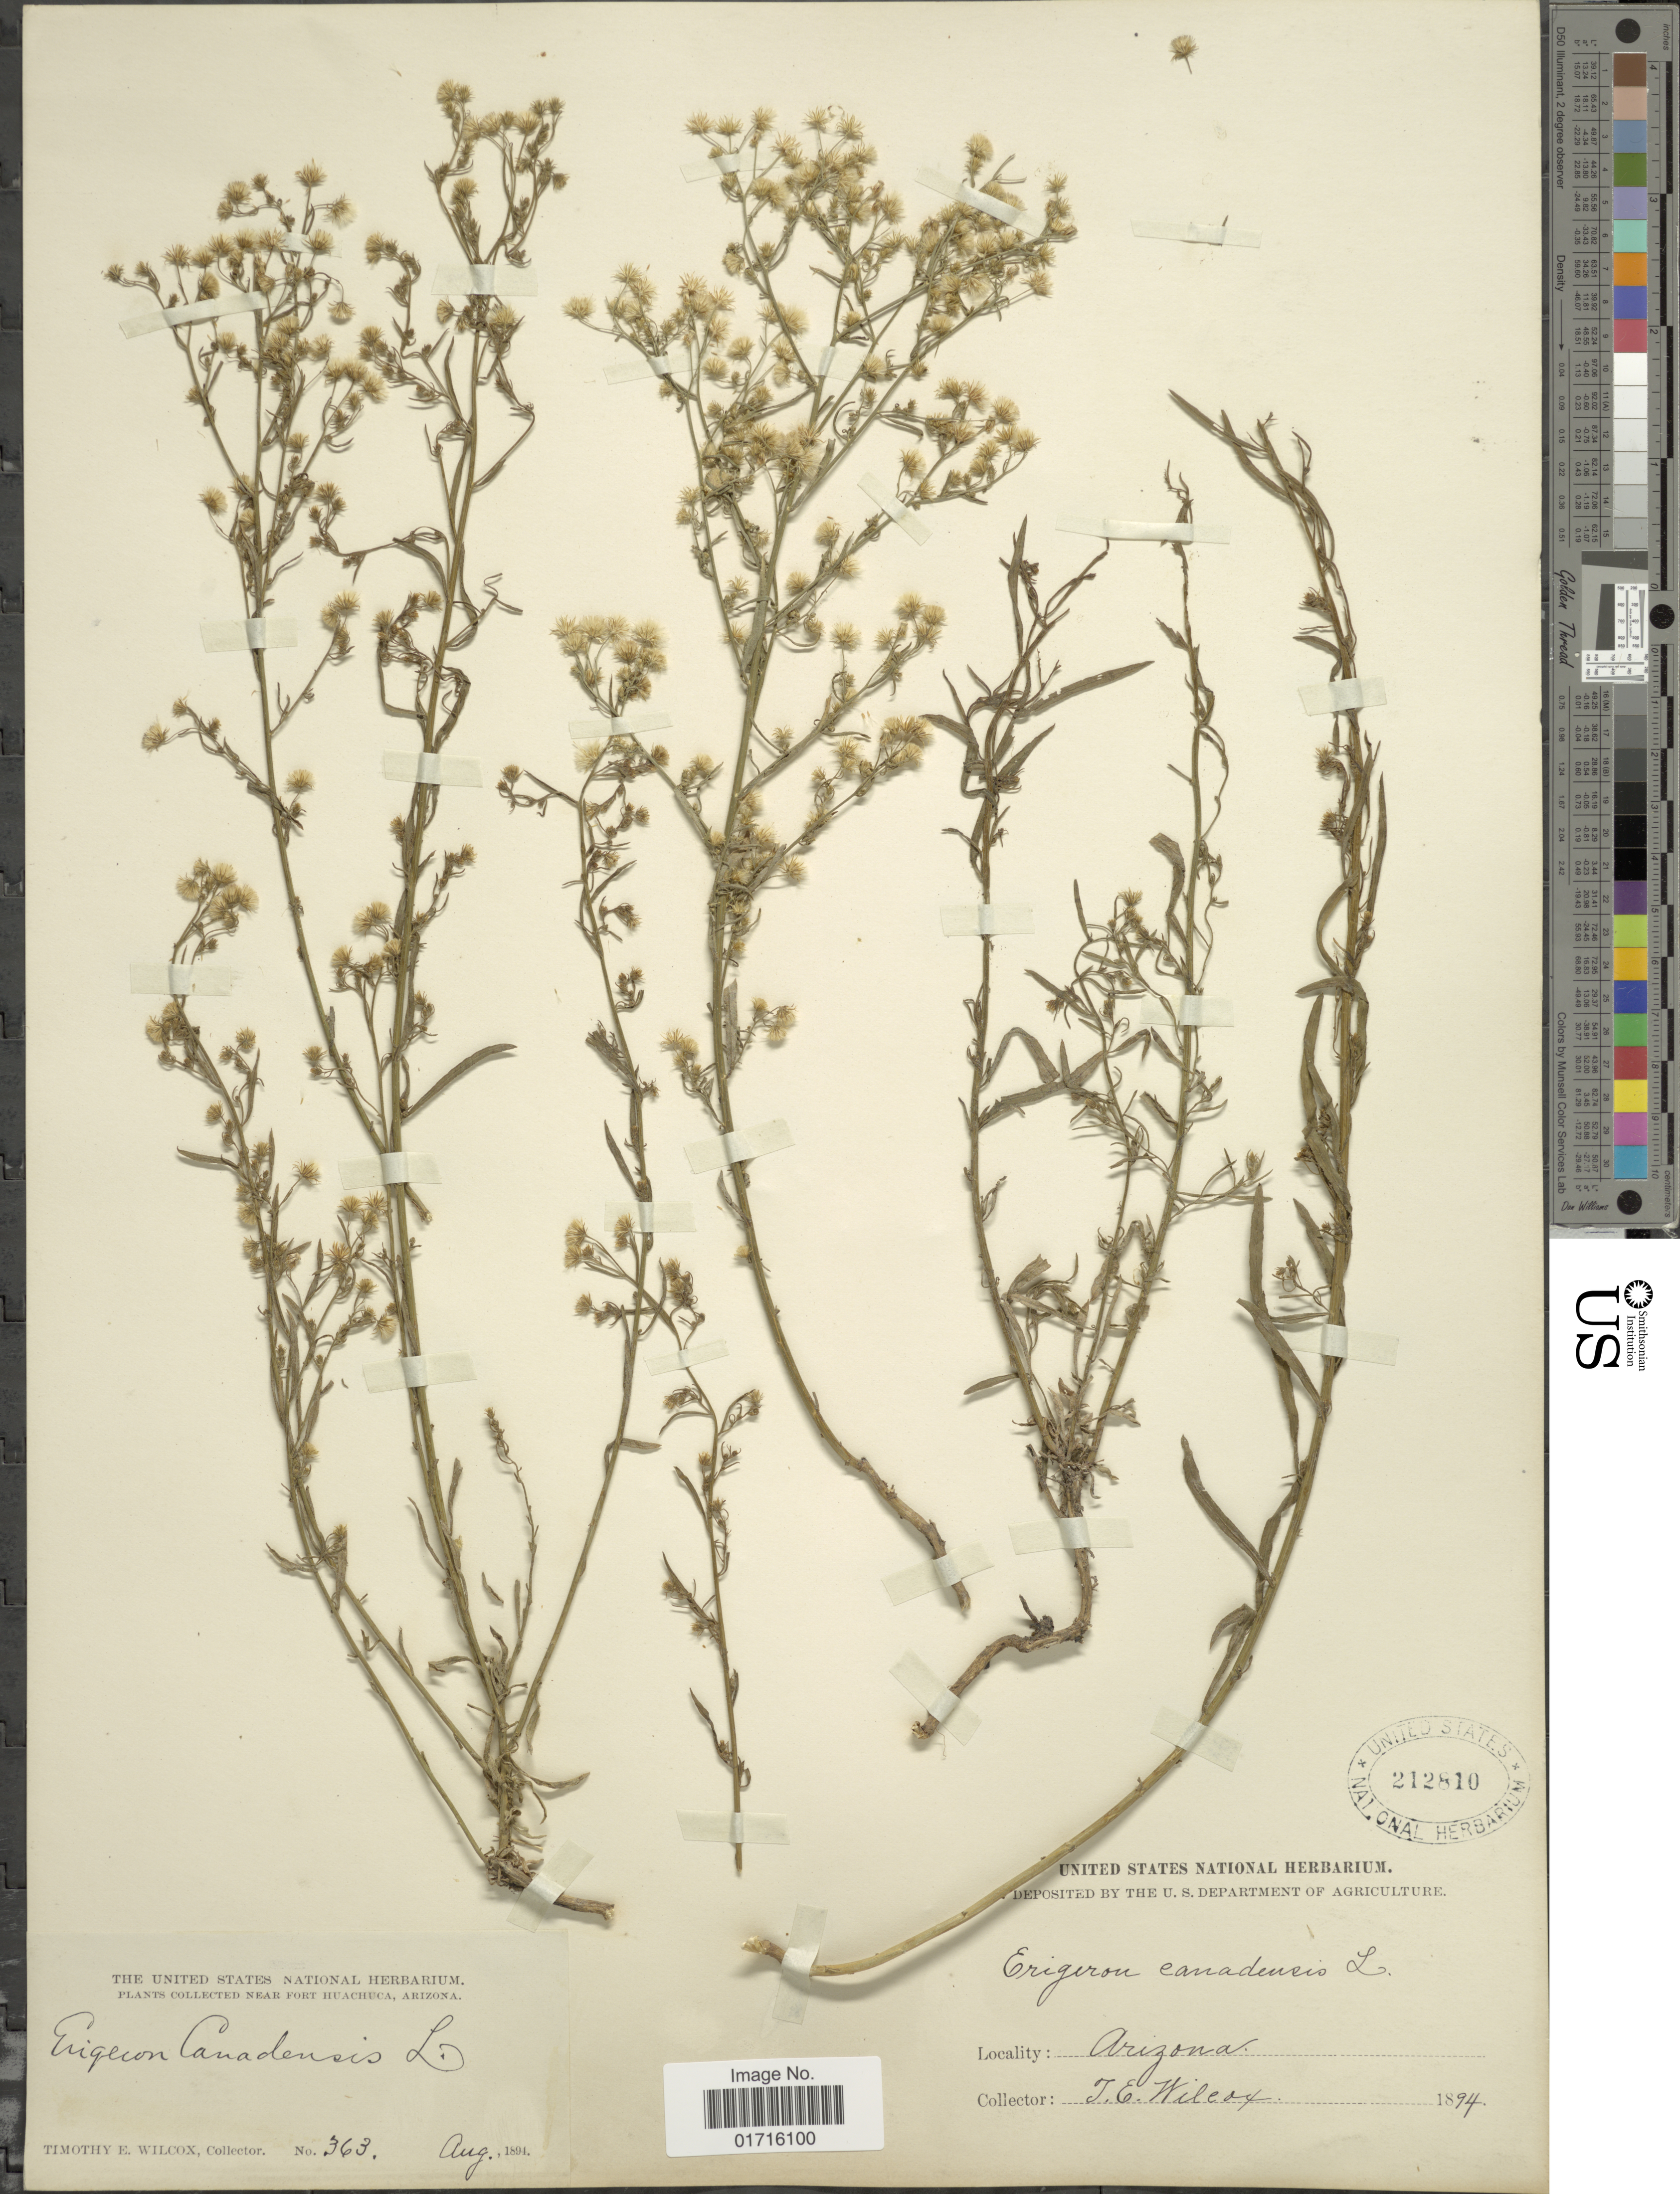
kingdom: Plantae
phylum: Tracheophyta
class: Magnoliopsida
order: Asterales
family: Asteraceae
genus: Conyza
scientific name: Conyza canadensis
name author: (L.) Cronq.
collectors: T. E. Wilcox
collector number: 363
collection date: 1894-08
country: United States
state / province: Arizona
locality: Near Fort Huachuca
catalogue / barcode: US 212810